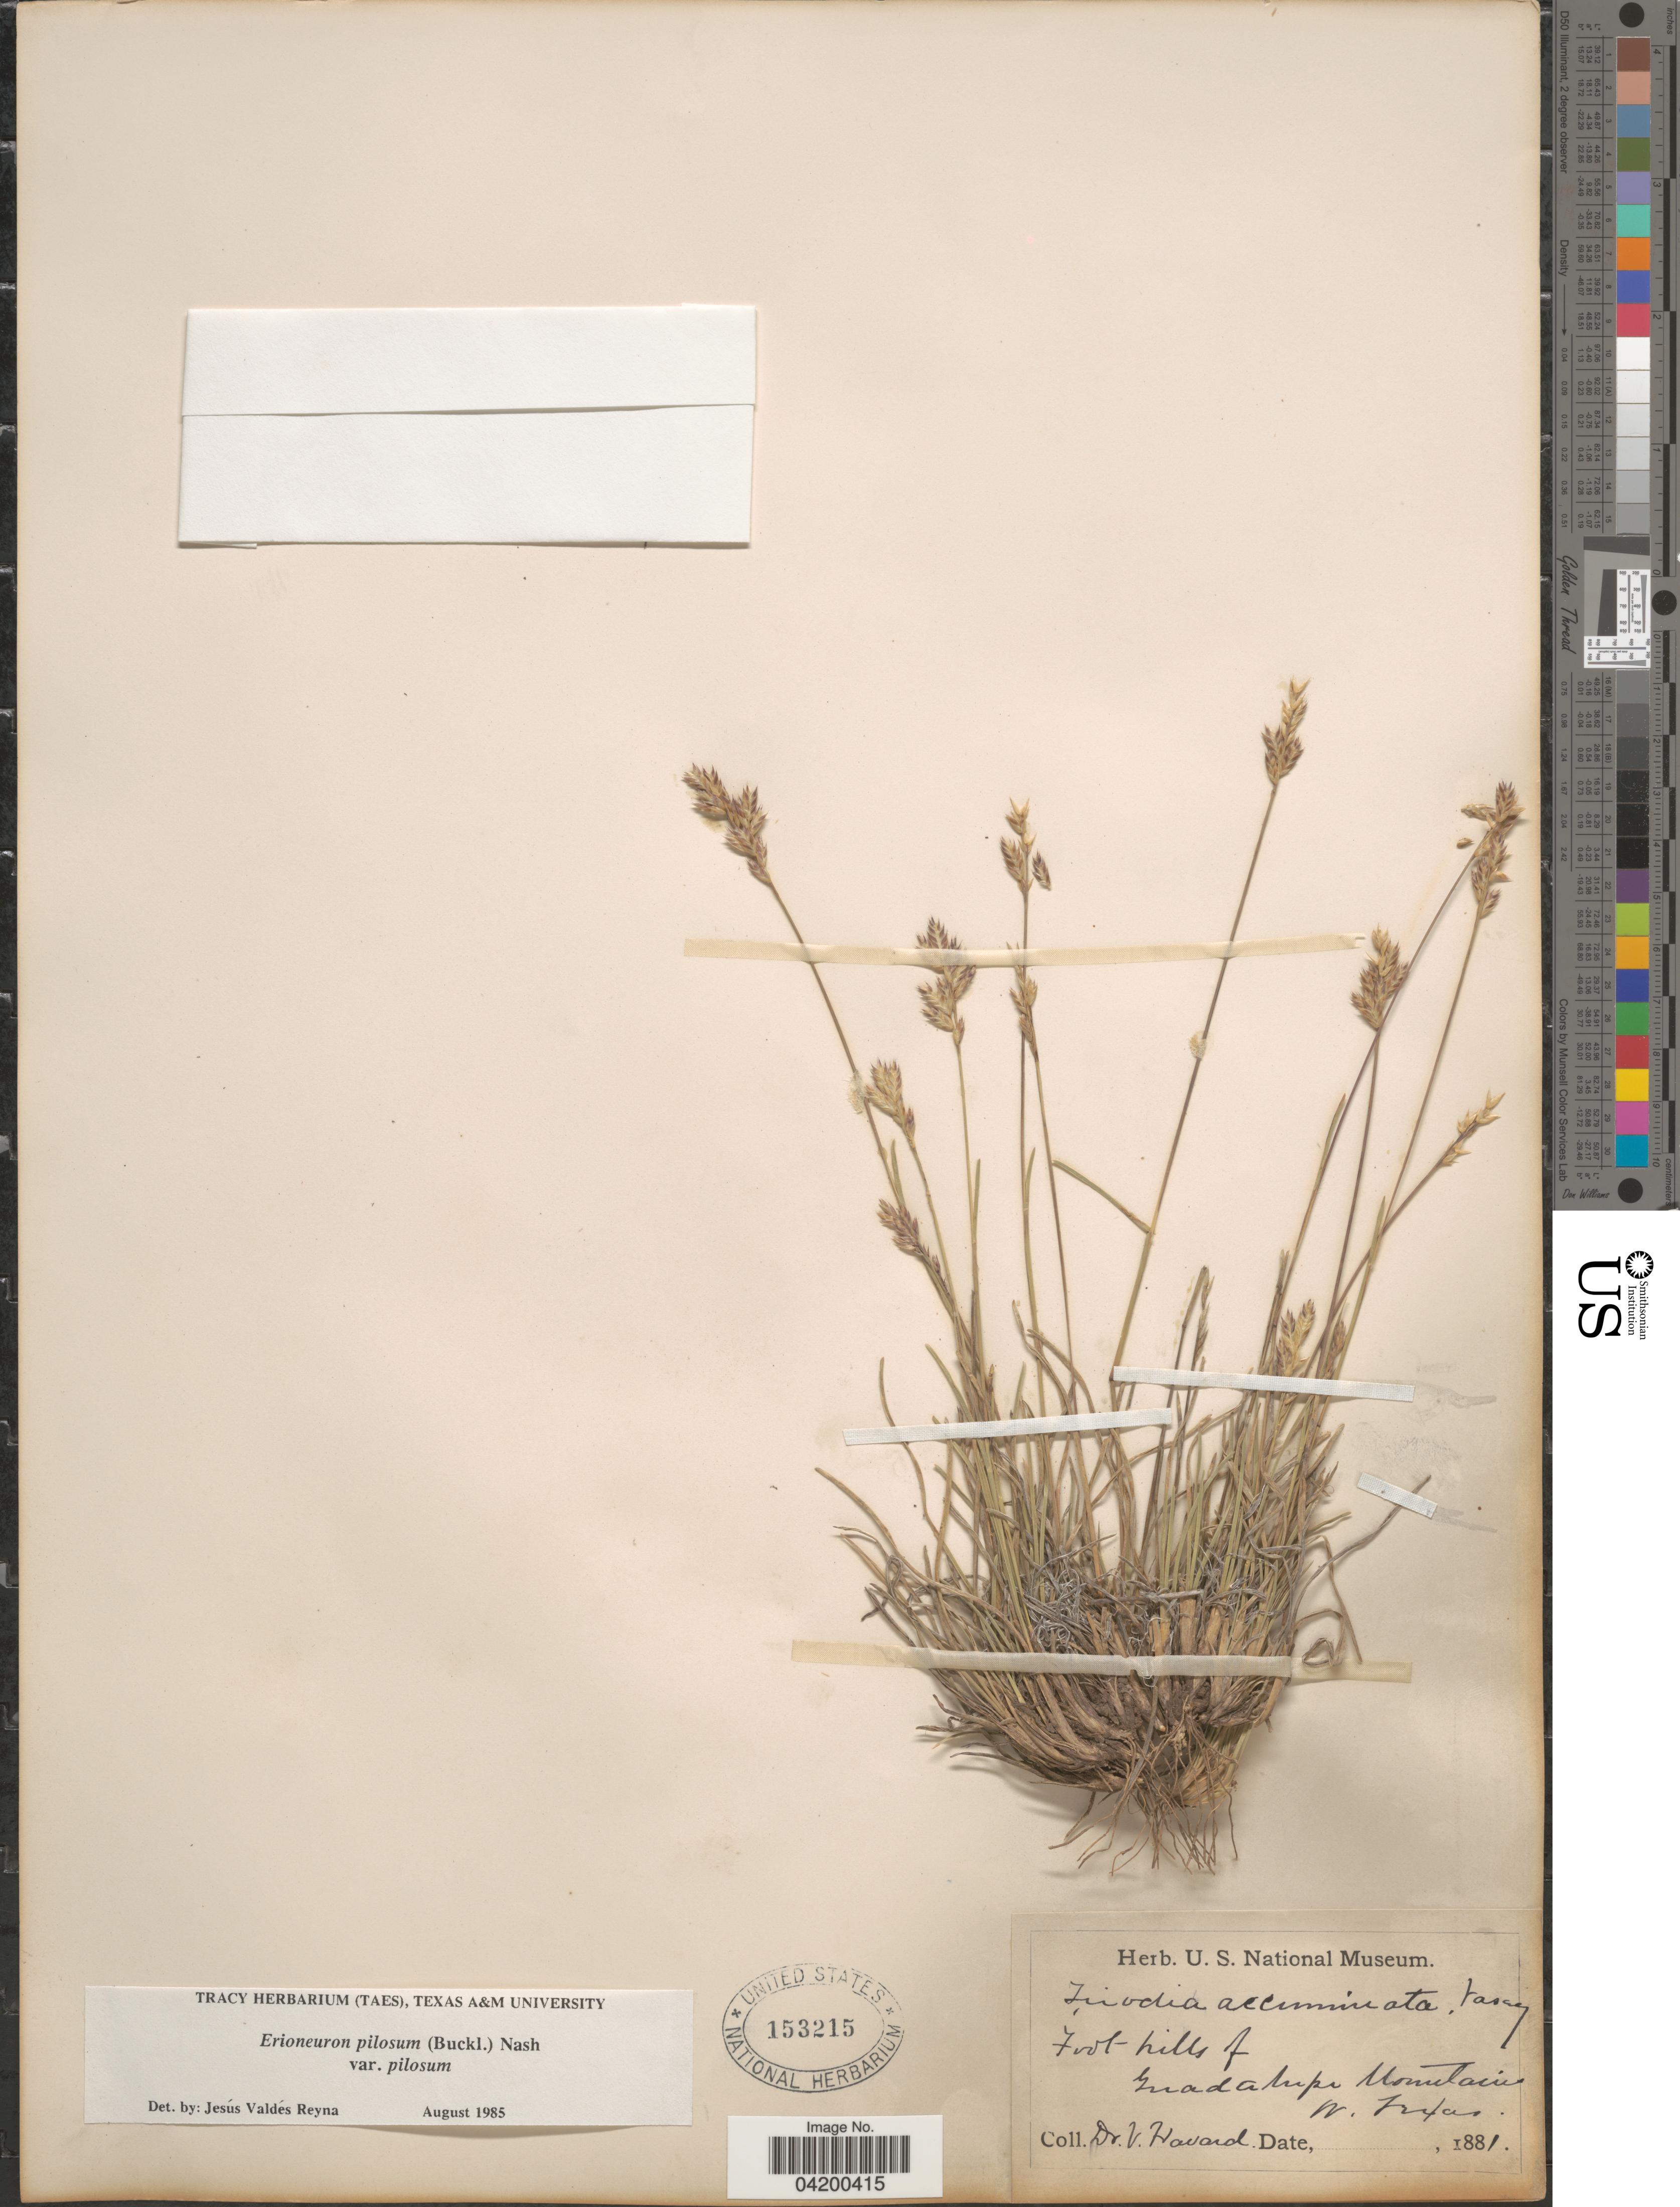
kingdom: Plantae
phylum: Tracheophyta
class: Liliopsida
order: Poales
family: Poaceae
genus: Erioneuron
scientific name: Erioneuron pilosum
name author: (Buckley) Nash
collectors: V. Havard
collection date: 1881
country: United States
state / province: Texas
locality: Foot hills of Guadalupe Mountains. W. Texas.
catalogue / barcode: US 153215